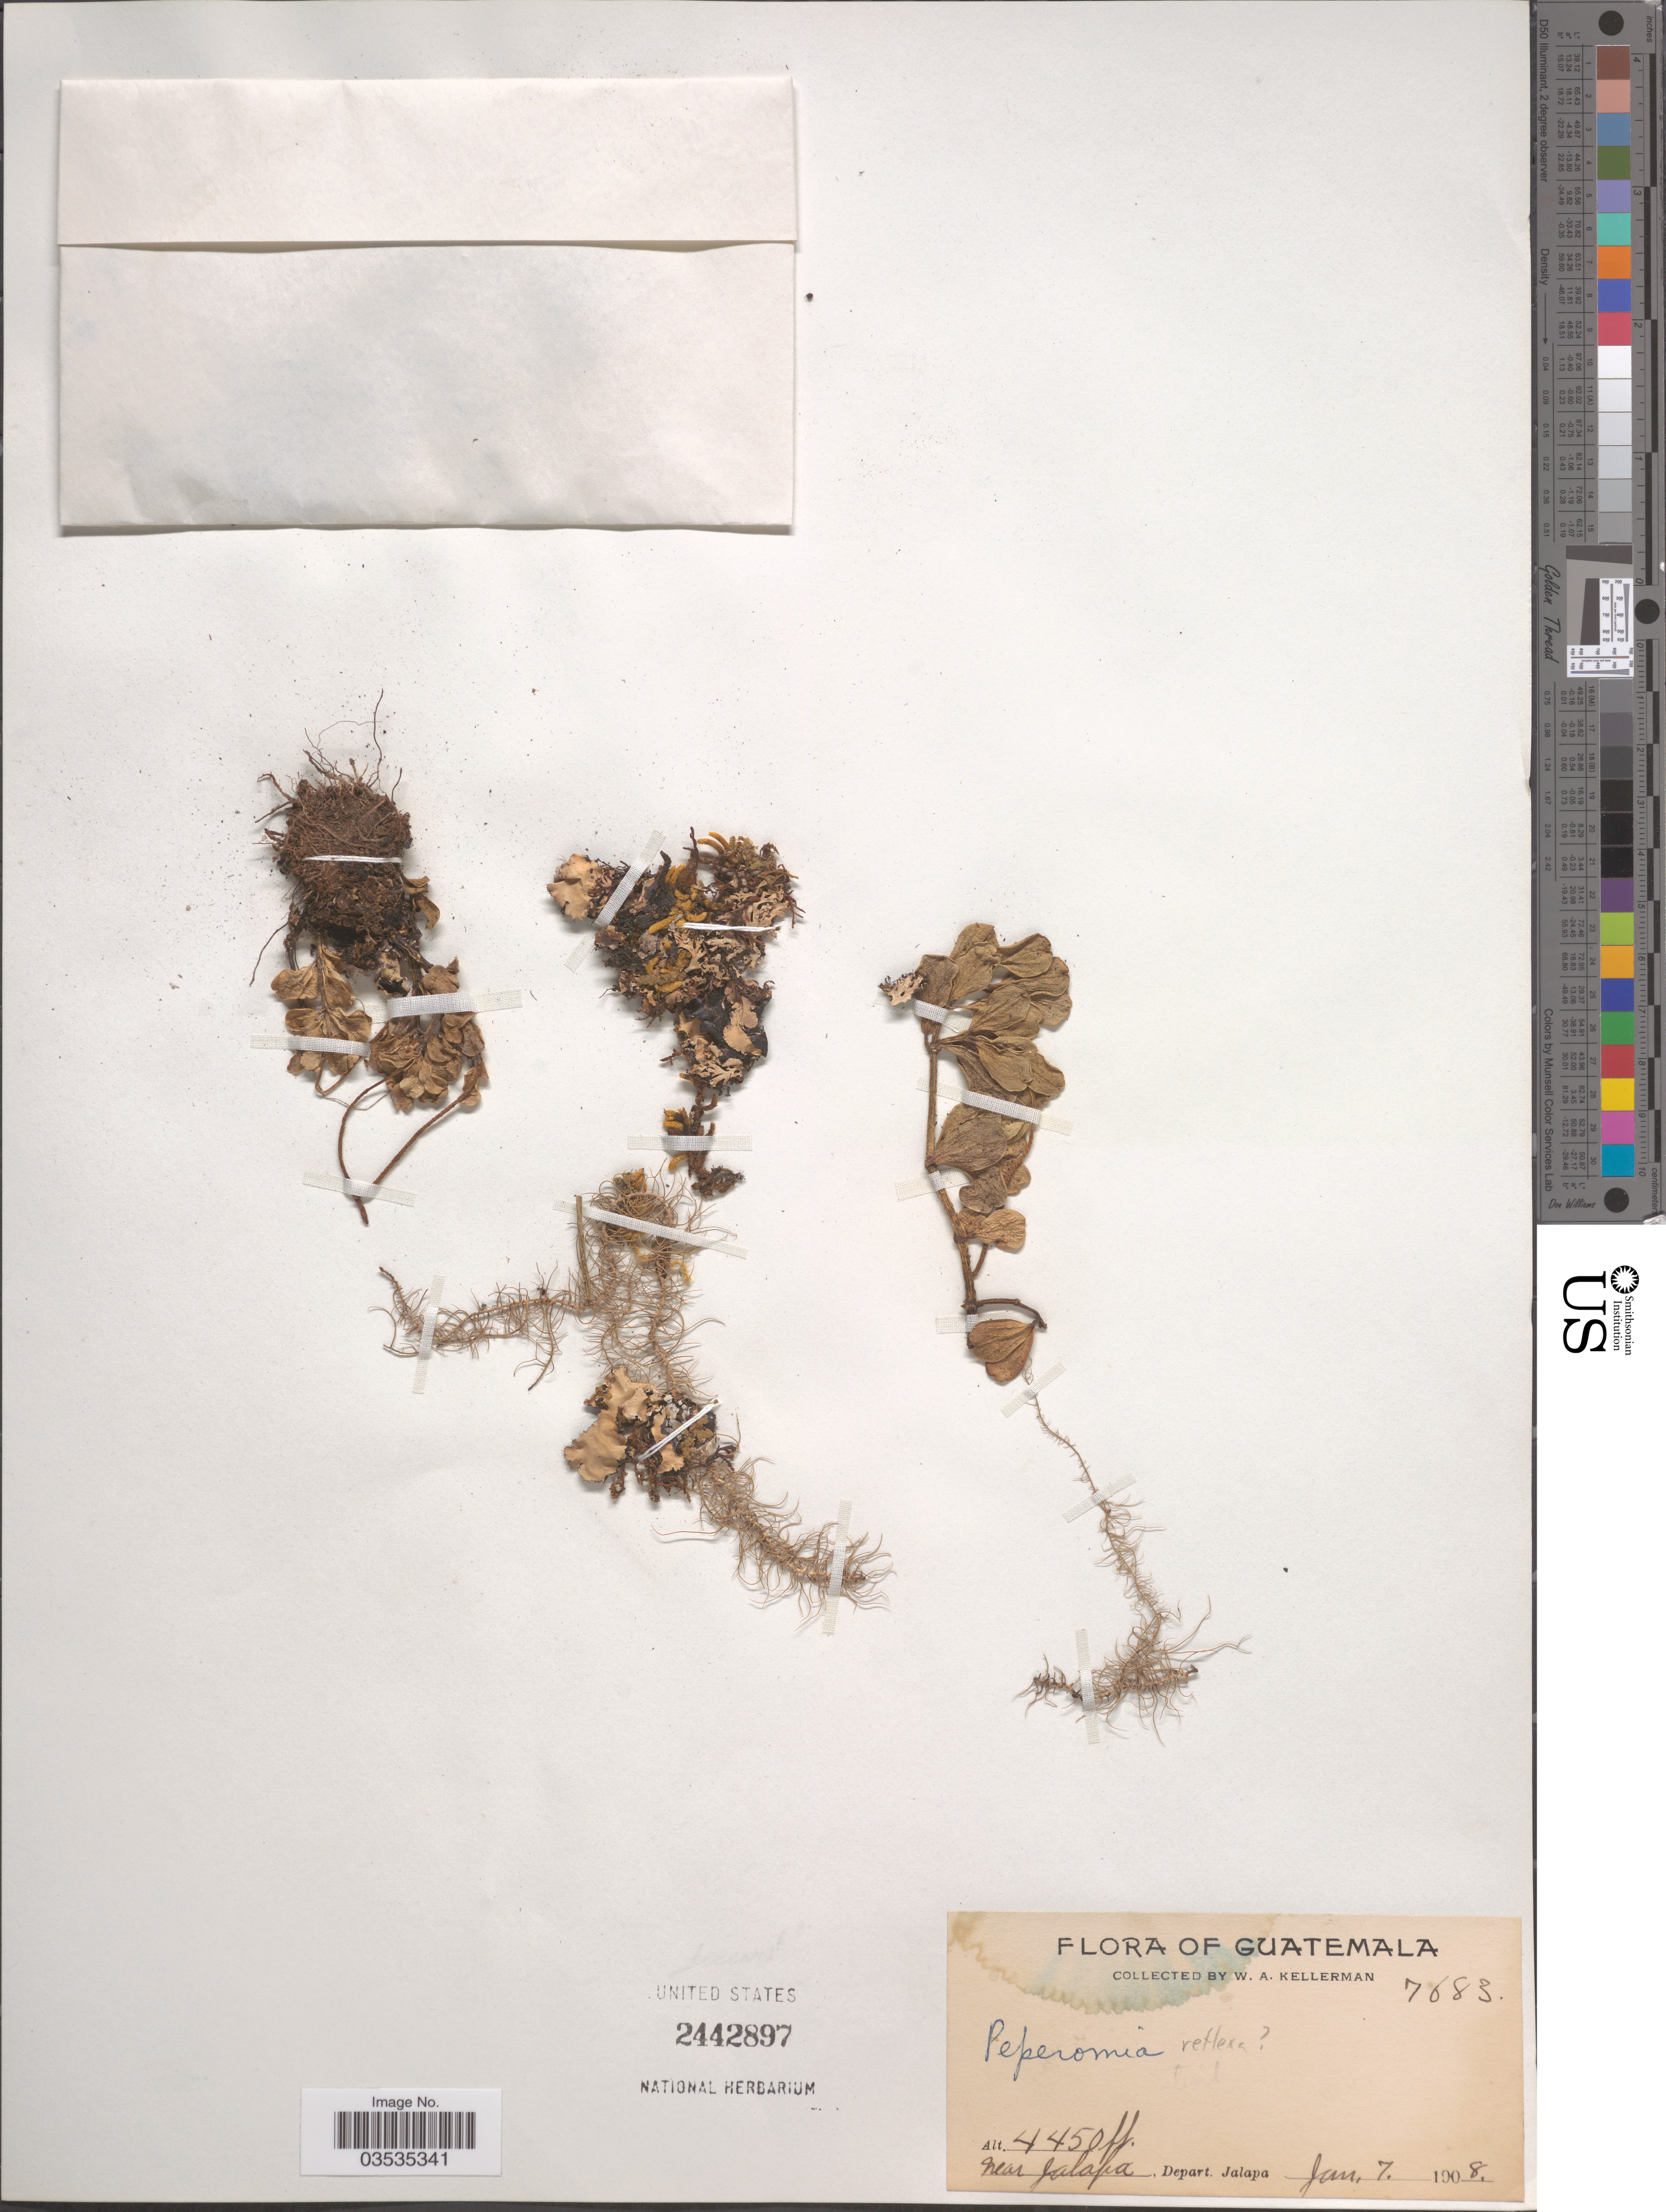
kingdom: Plantae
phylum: Tracheophyta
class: Magnoliopsida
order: Piperales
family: Piperaceae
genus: Peperomia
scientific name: Peperomia quadrifolia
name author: (L.) Kunth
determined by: Jiménez, José Estaban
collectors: W. Kellerman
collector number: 7683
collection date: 1908-01-07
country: Guatemala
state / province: Jalapa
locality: Near Jalapa, Depart. Jalapa.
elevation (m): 1356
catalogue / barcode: US 2442897